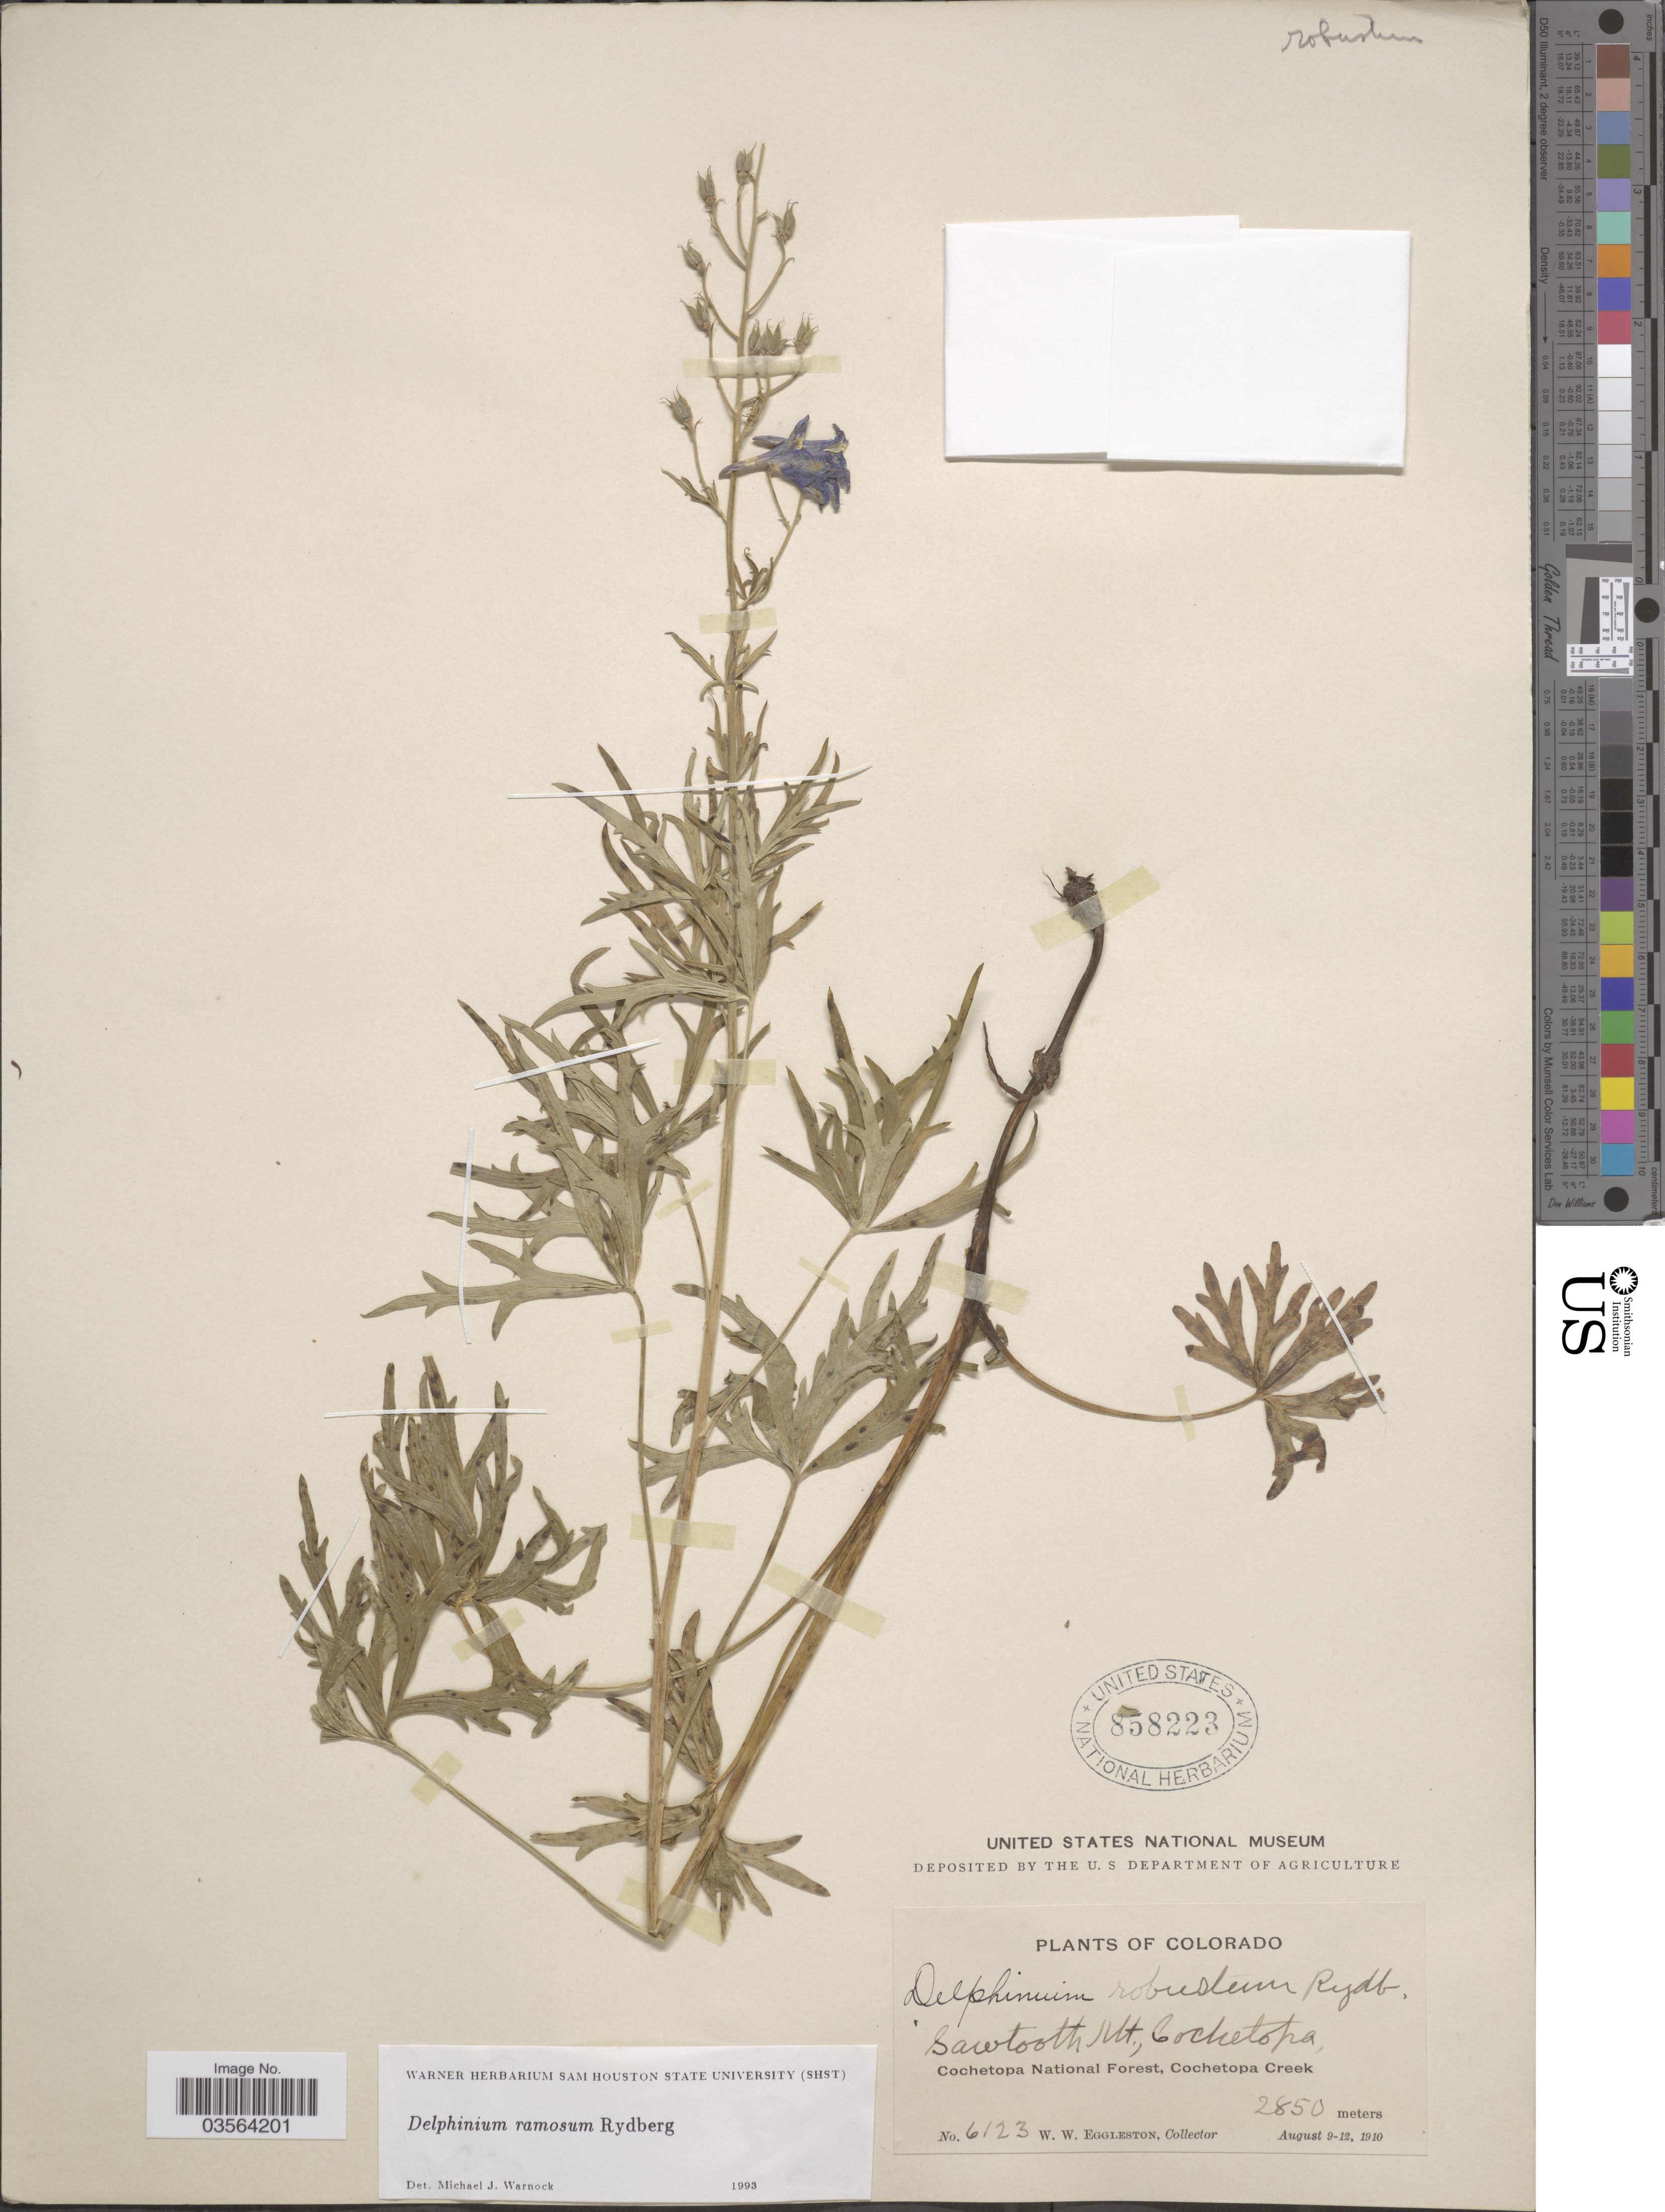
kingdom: Plantae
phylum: Tracheophyta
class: Magnoliopsida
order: Ranunculales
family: Ranunculaceae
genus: Delphinium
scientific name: Delphinium ramosum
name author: Rydb.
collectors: W. W. Eggleston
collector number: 6123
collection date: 1910-08-09/1910-08-12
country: United States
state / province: Colorado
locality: Sawtooth Mt., Cochetopa, Cochetopa National Forest, Cochetopa Creek.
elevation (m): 2850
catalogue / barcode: US 858223